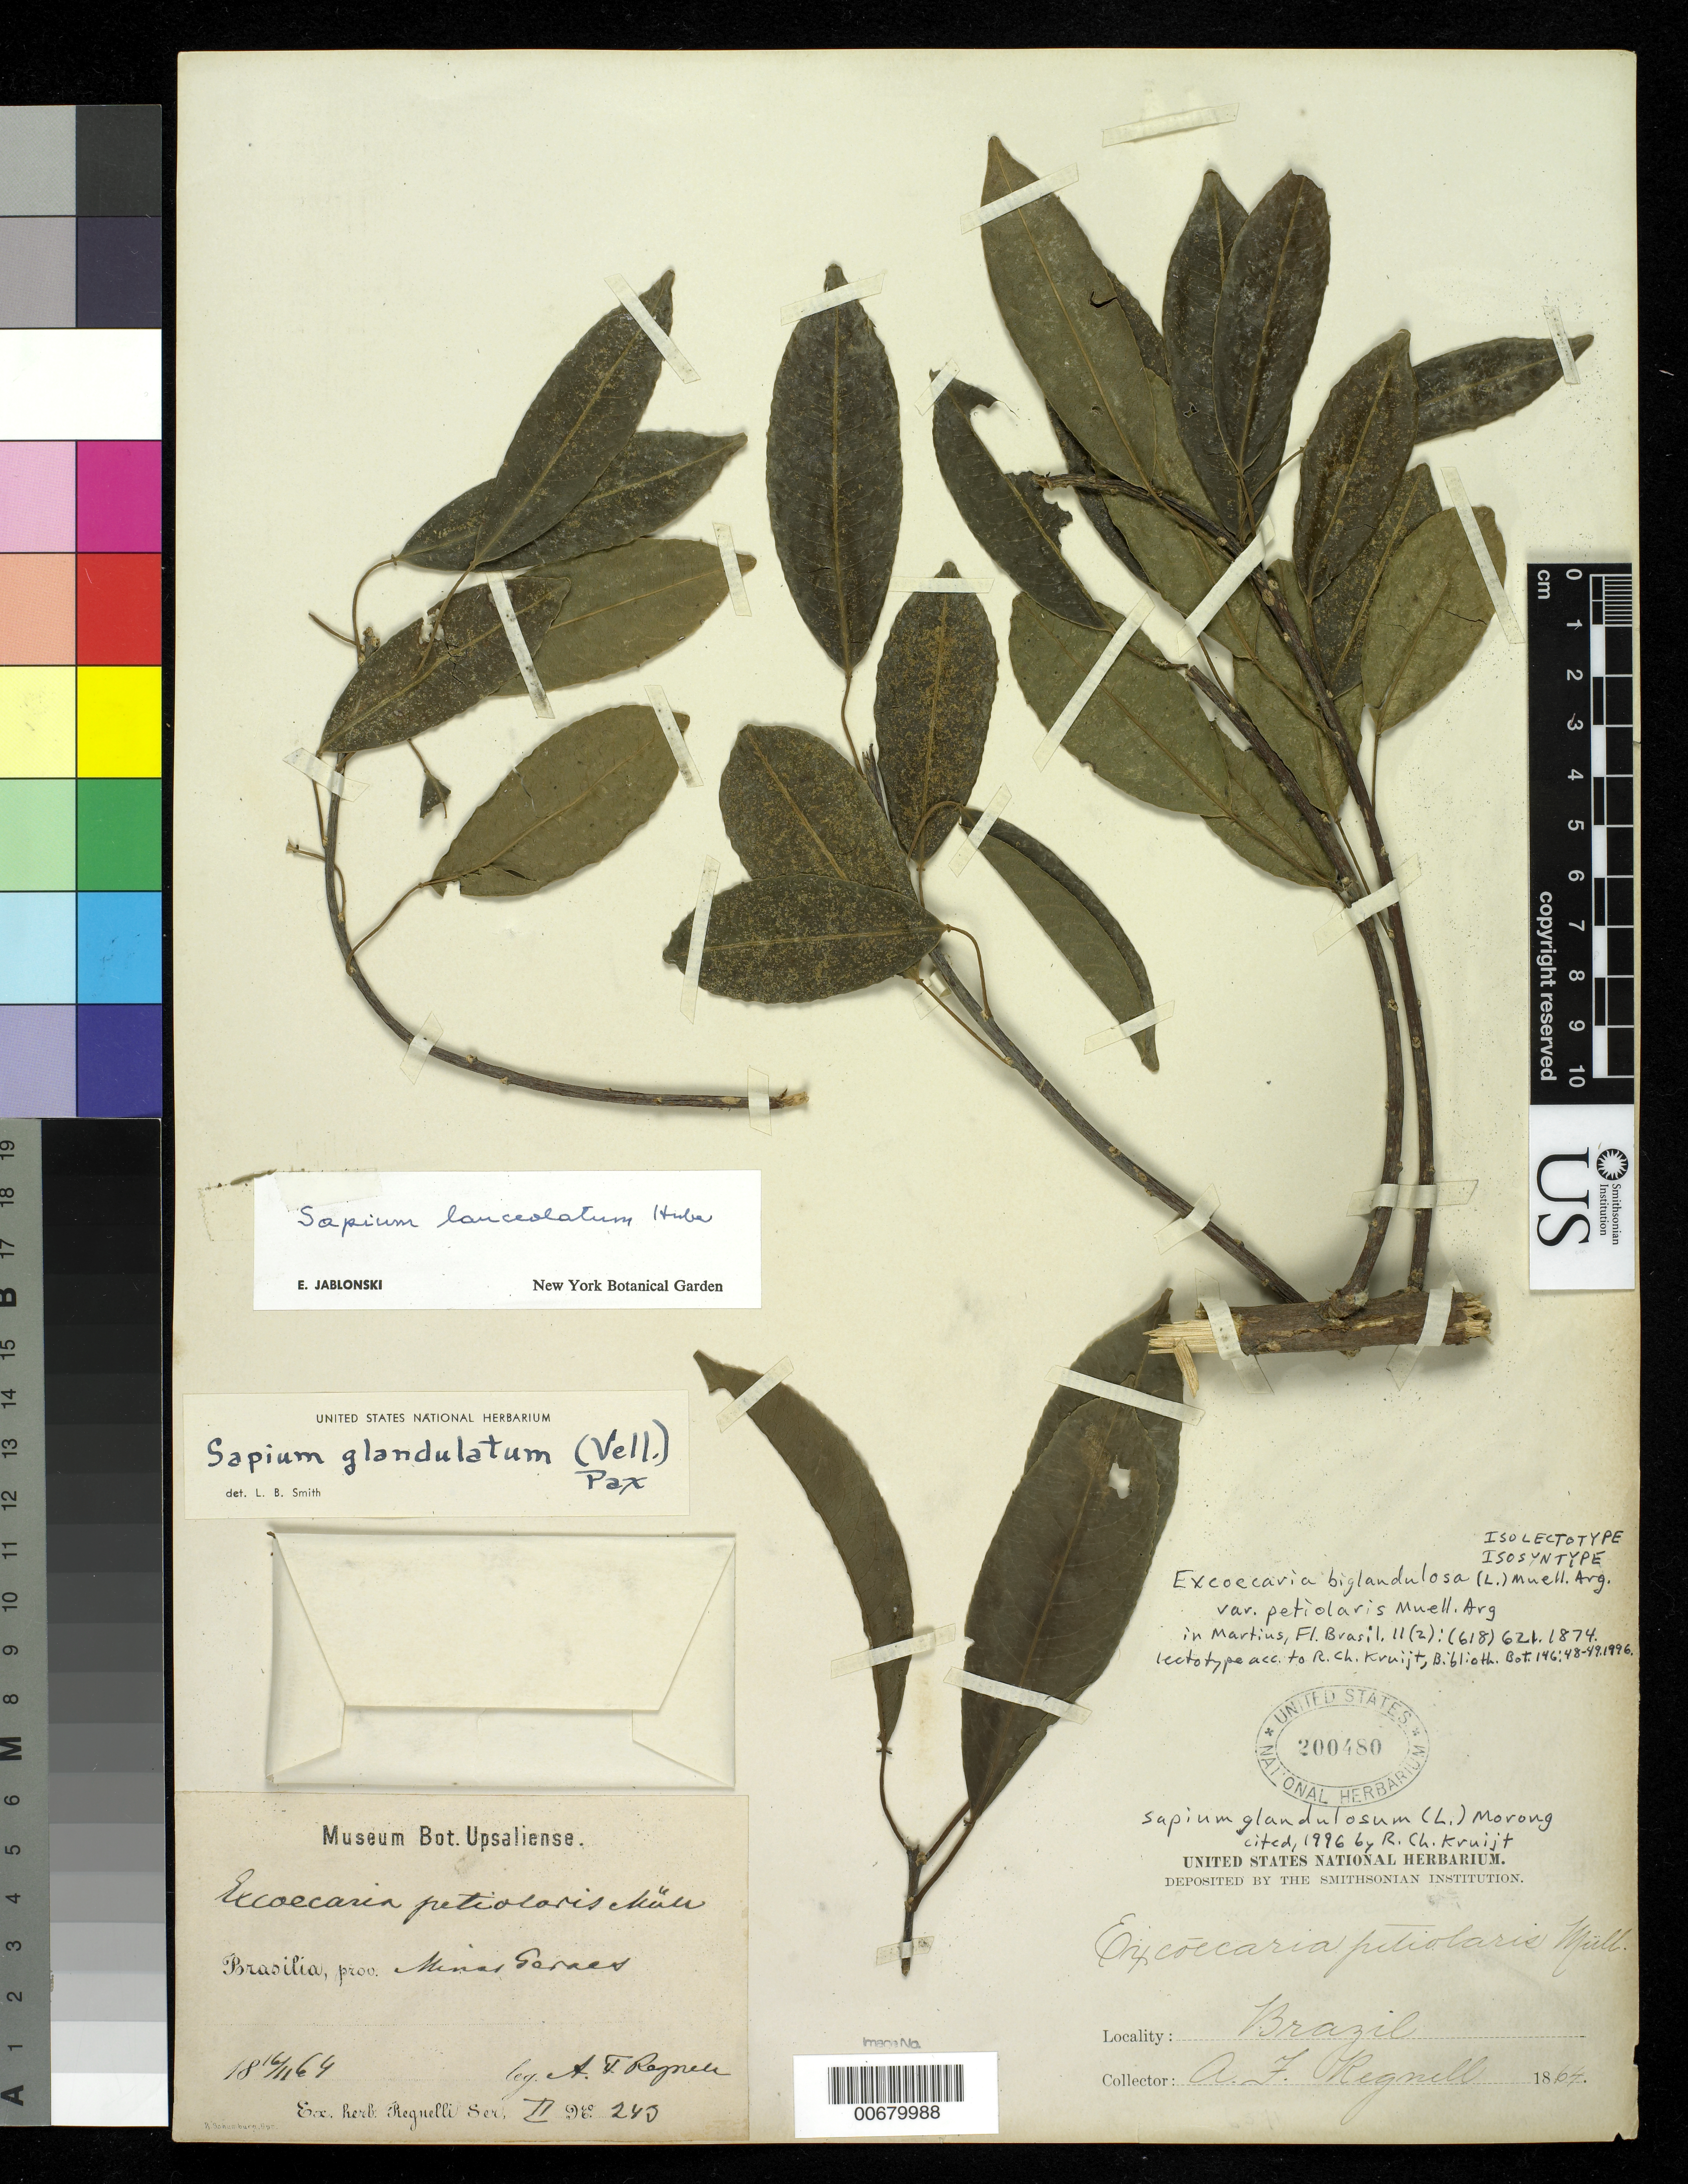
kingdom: Plantae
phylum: Tracheophyta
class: Magnoliopsida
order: Malpighiales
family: Euphorbiaceae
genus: Excoecaria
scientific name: Excoecaria biglandulosa var. petiolaris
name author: Müll. Arg. in Mart.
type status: Isolectotype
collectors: A. F. Regnell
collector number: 243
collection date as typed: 16 Nov 1869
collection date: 1869-11-16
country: Brazil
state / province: Minas Gerais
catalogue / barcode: US 200480